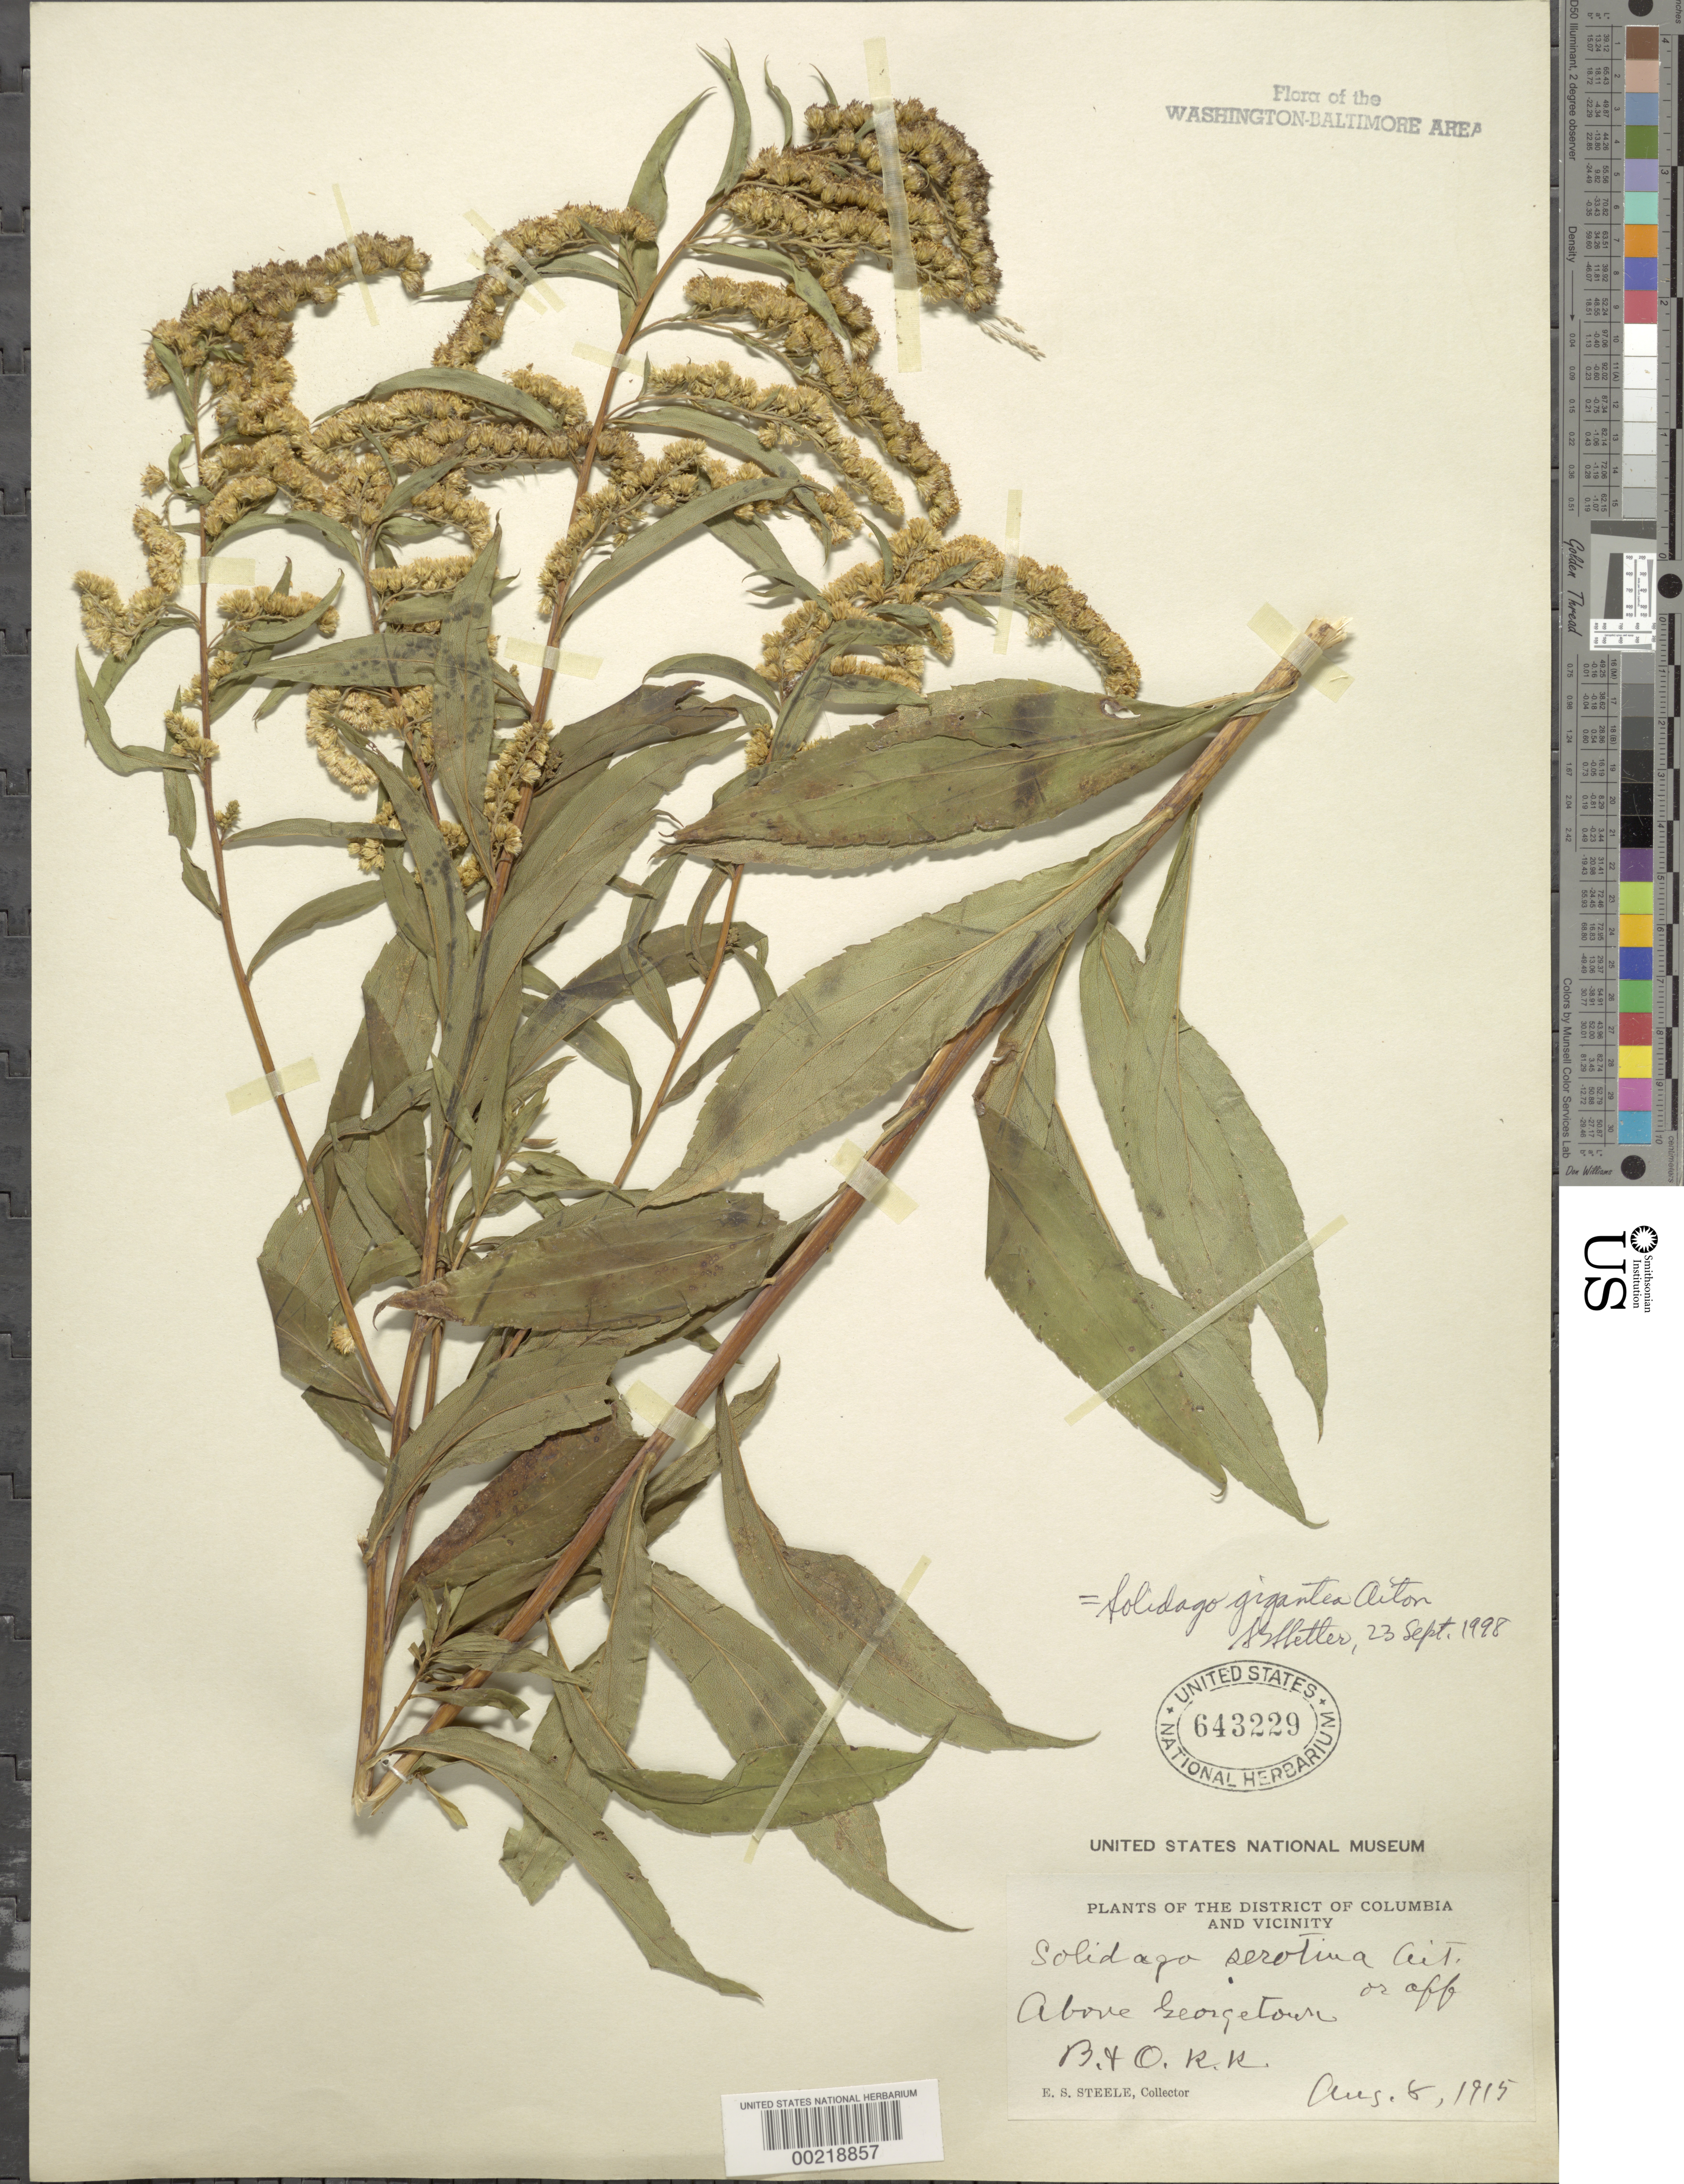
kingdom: Plantae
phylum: Tracheophyta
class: Magnoliopsida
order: Asterales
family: Asteraceae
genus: Solidago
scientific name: Solidago gigantea var. leiophylla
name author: Fernald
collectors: E. Steele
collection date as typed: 08 Aug 1915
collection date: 1915-08-08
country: United States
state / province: District of Columbia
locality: Above Georgetown, B. & O. Railroad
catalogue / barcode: US 643229